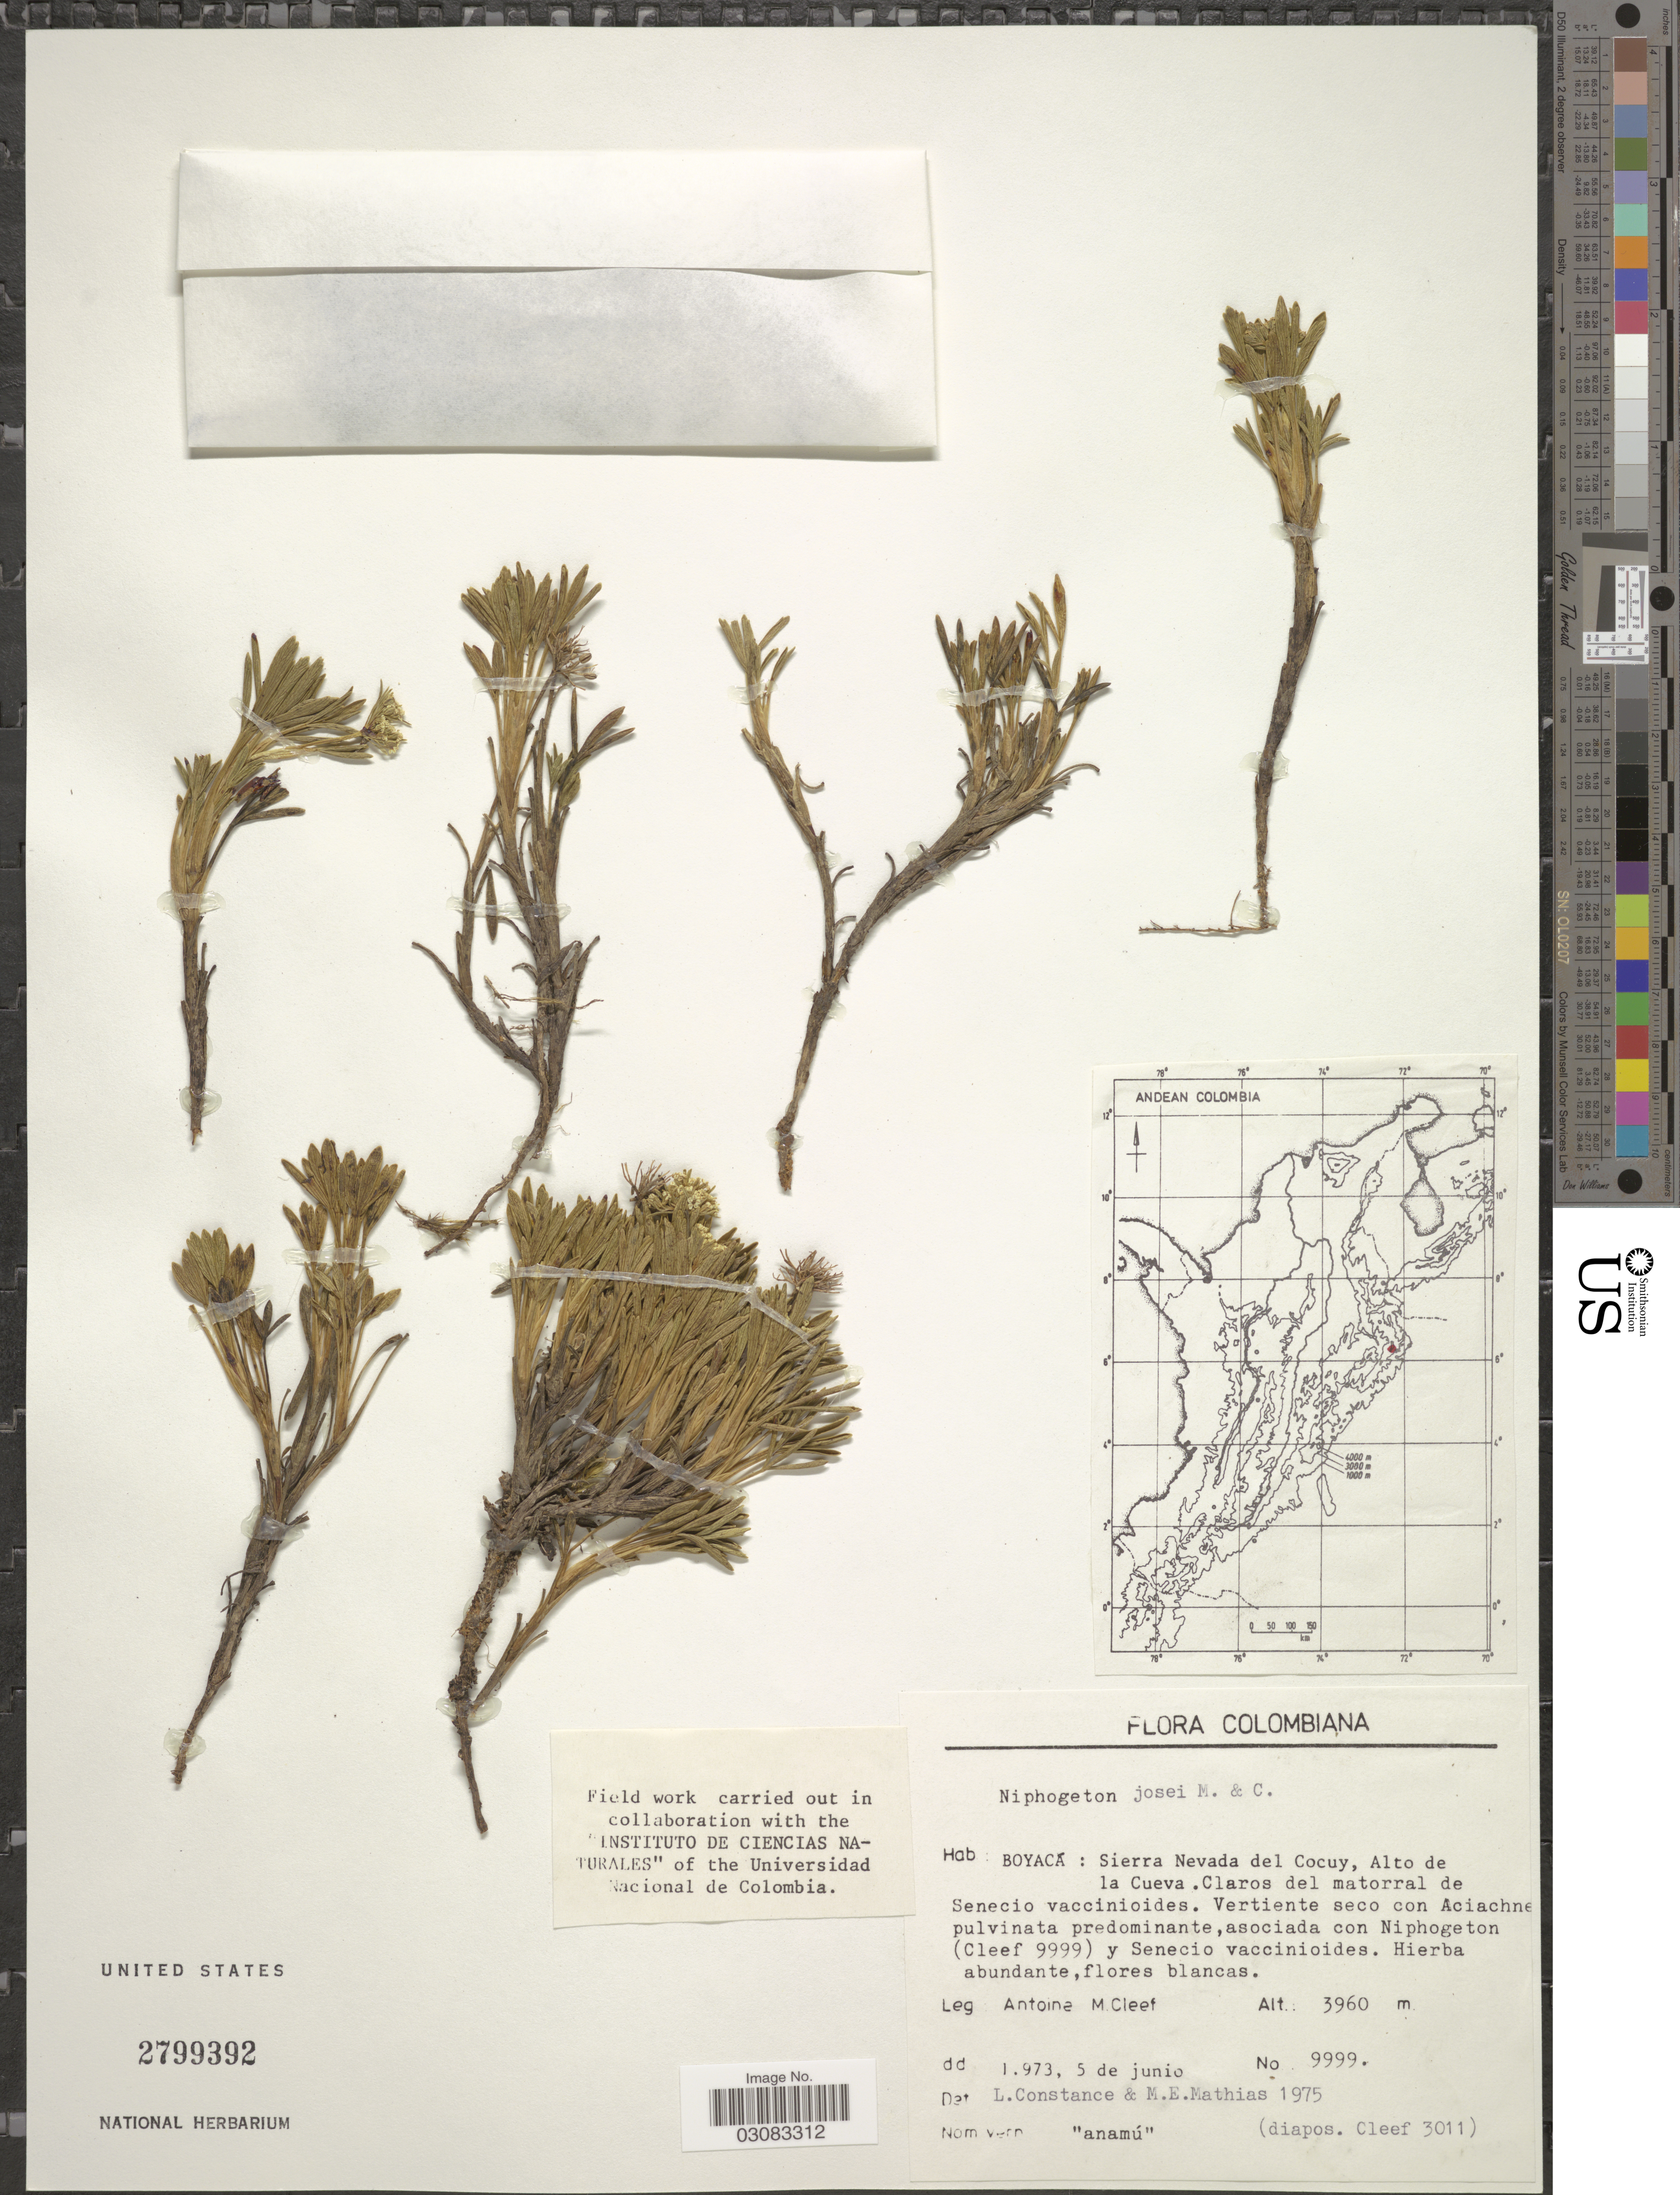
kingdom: Plantae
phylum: Tracheophyta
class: Magnoliopsida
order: Apiales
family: Apiaceae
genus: Niphogeton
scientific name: Niphogeton josei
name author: Mathias & Constance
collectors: A. M. Cleef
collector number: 9999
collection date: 1973-06-05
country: Colombia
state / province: Boyacá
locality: Sierra Nevada del Cocuy, Alto de la Cueva.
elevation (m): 3960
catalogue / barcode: US 2799392